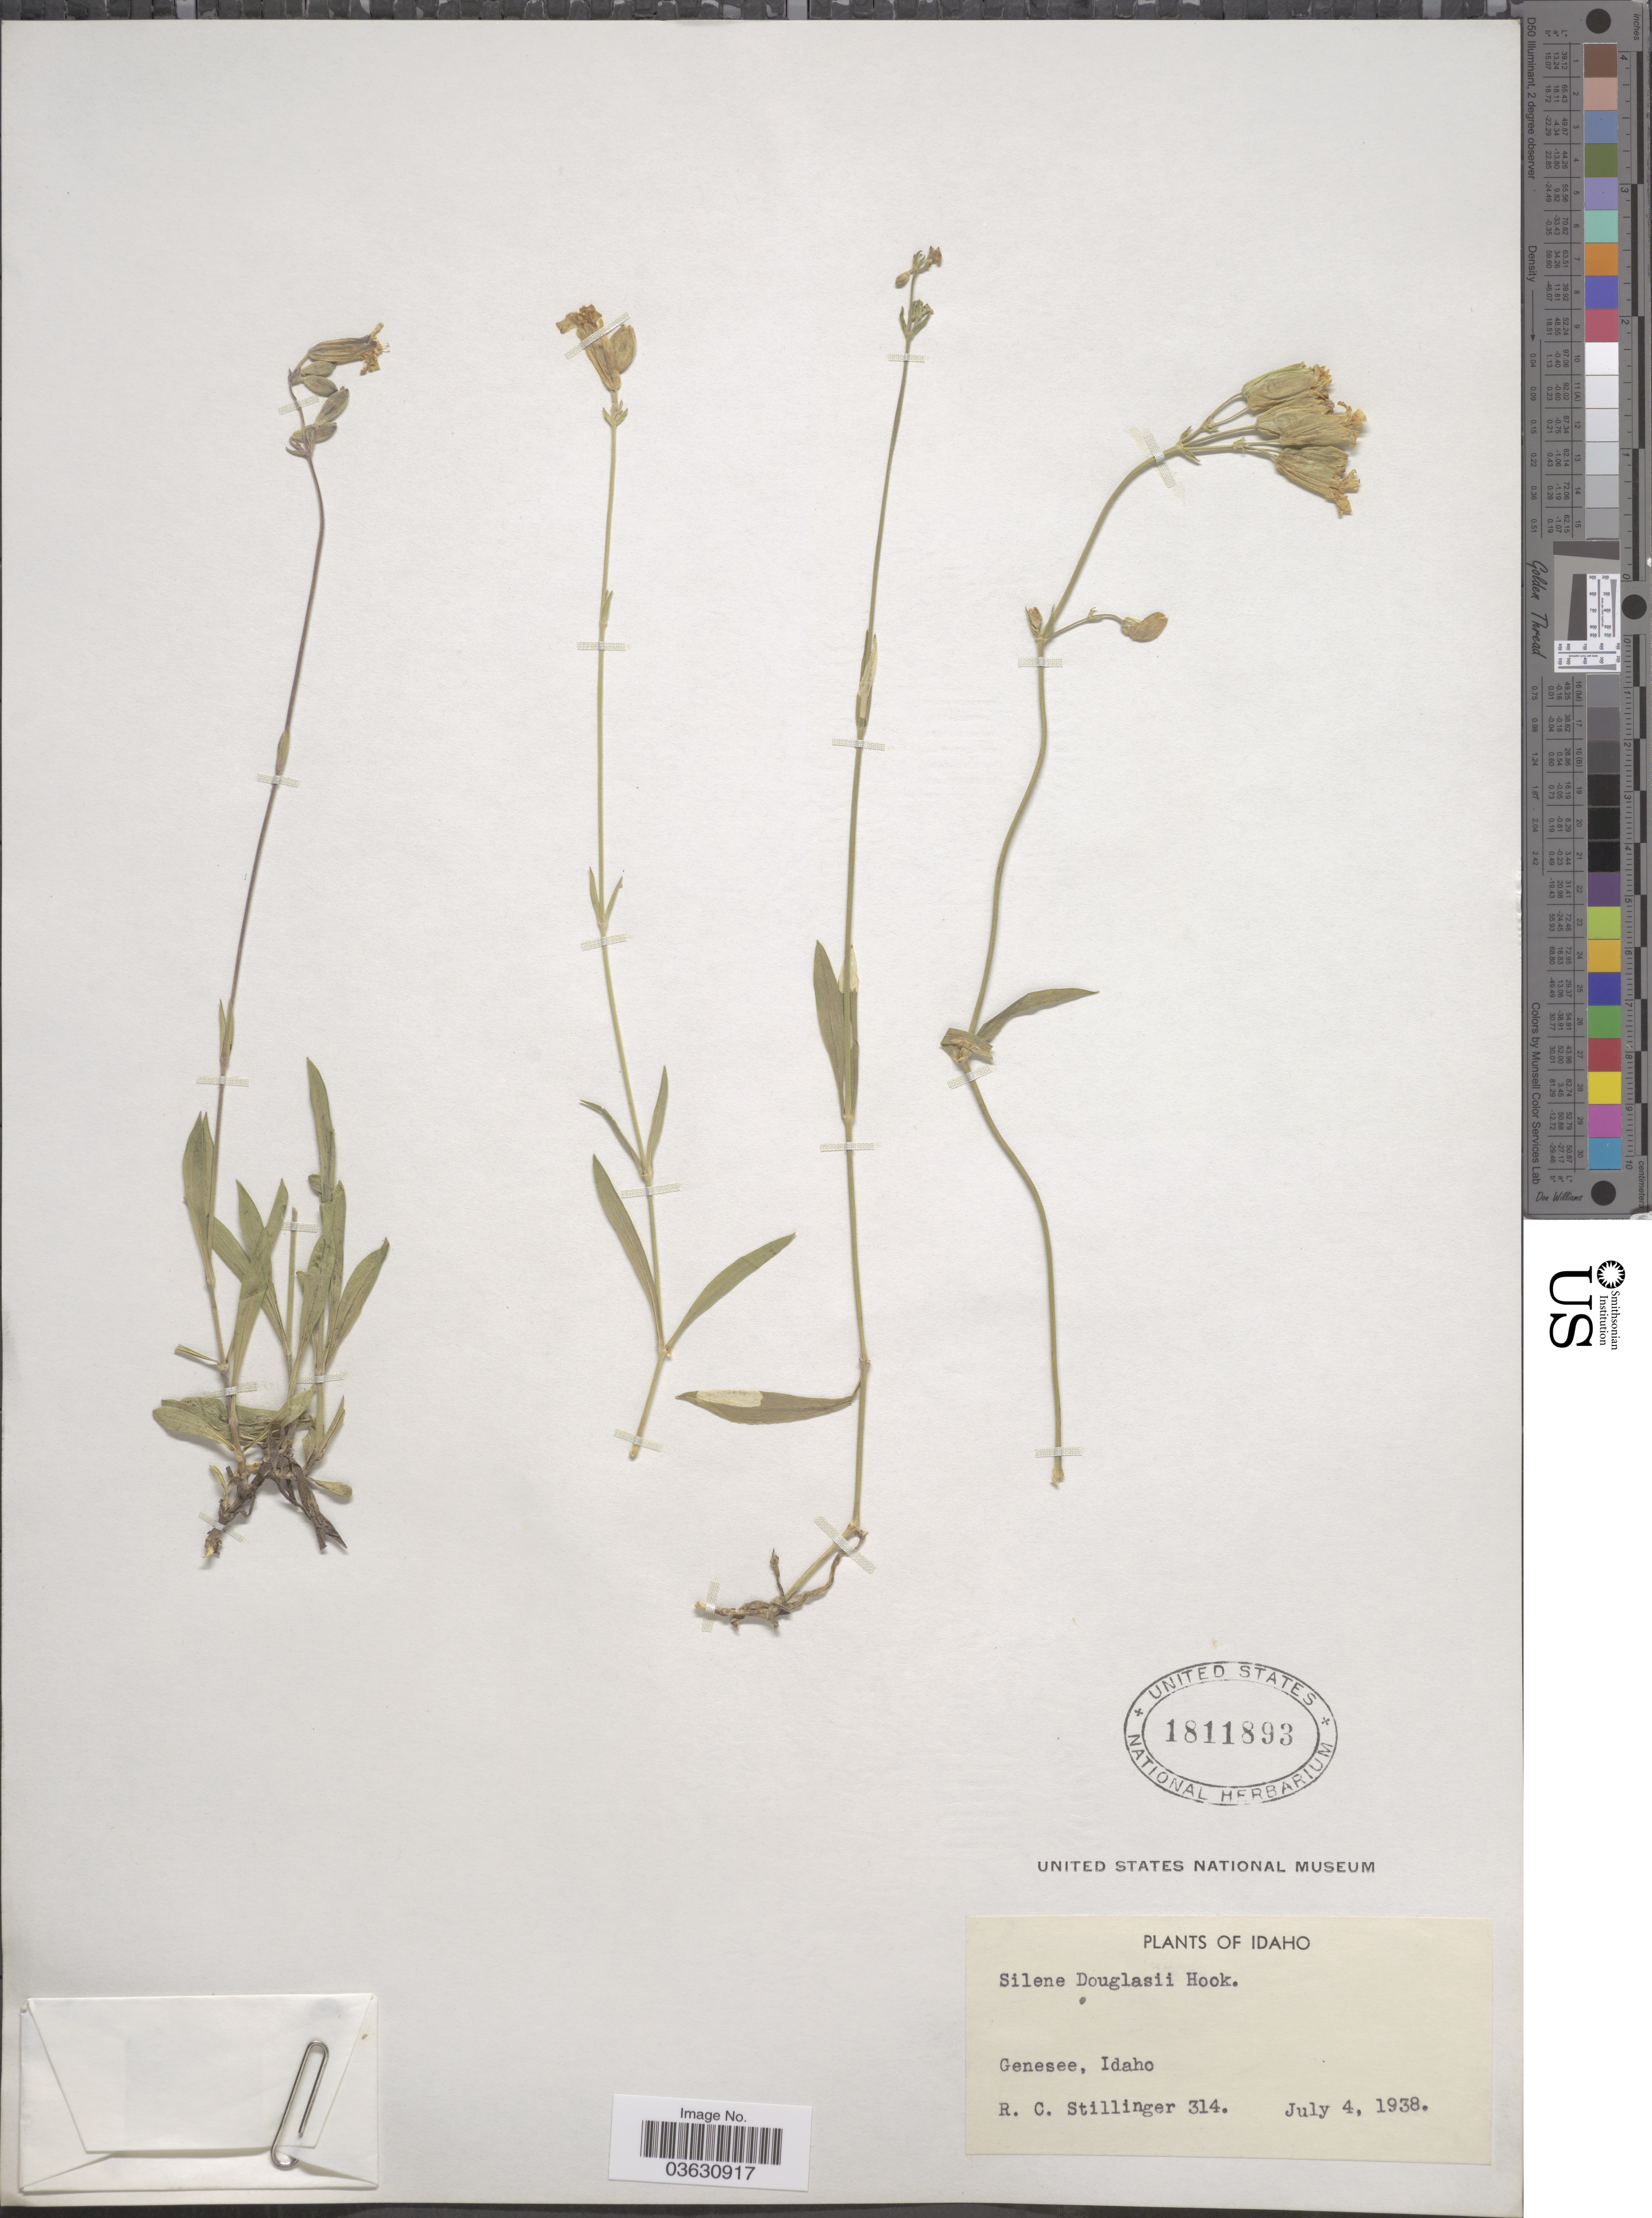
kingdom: Plantae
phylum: Tracheophyta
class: Magnoliopsida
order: Caryophyllales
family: Caryophyllaceae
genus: Silene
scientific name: Silene douglasii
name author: Hook.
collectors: R. Stillinger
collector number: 314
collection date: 1938-07-04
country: United States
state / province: Idaho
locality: Genesee.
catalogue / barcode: US 1811893